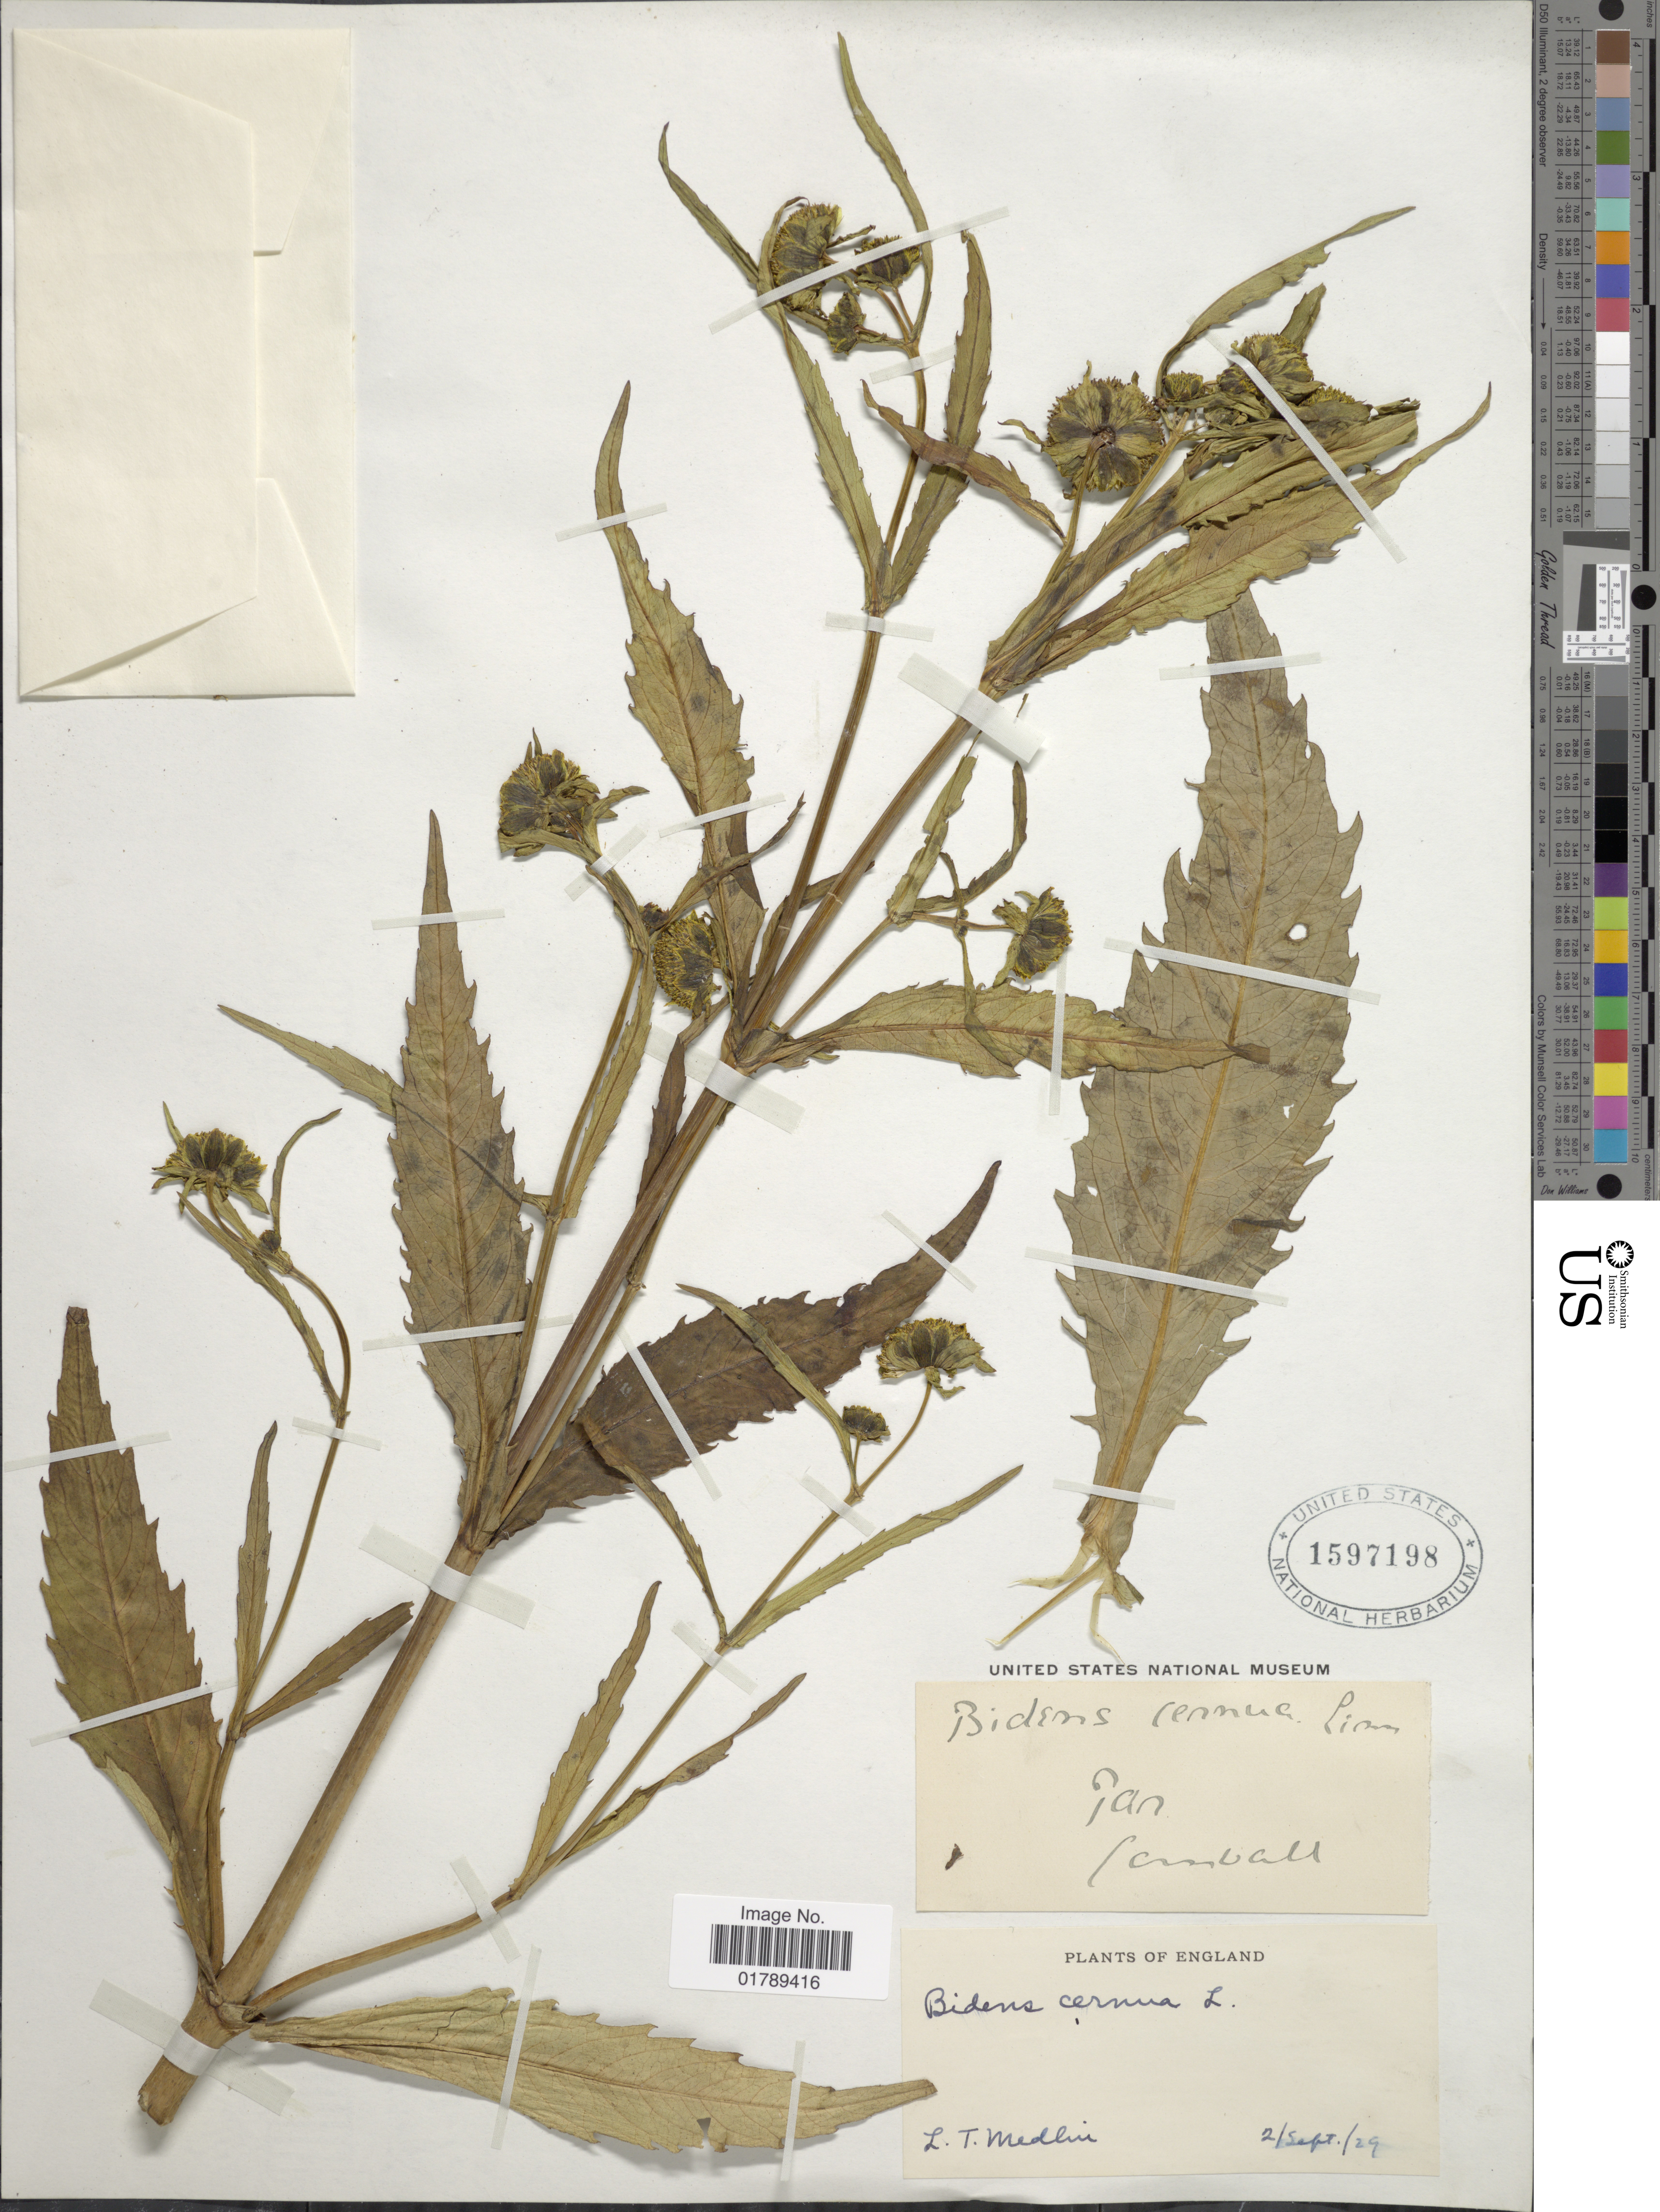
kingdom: Plantae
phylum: Tracheophyta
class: Magnoliopsida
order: Asterales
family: Asteraceae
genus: Bidens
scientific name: Bidens cernua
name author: L.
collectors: L. Medlin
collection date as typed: Transcribed d/m/y: 2/9/29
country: United Kingdom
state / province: England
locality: England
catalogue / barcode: US 1597198